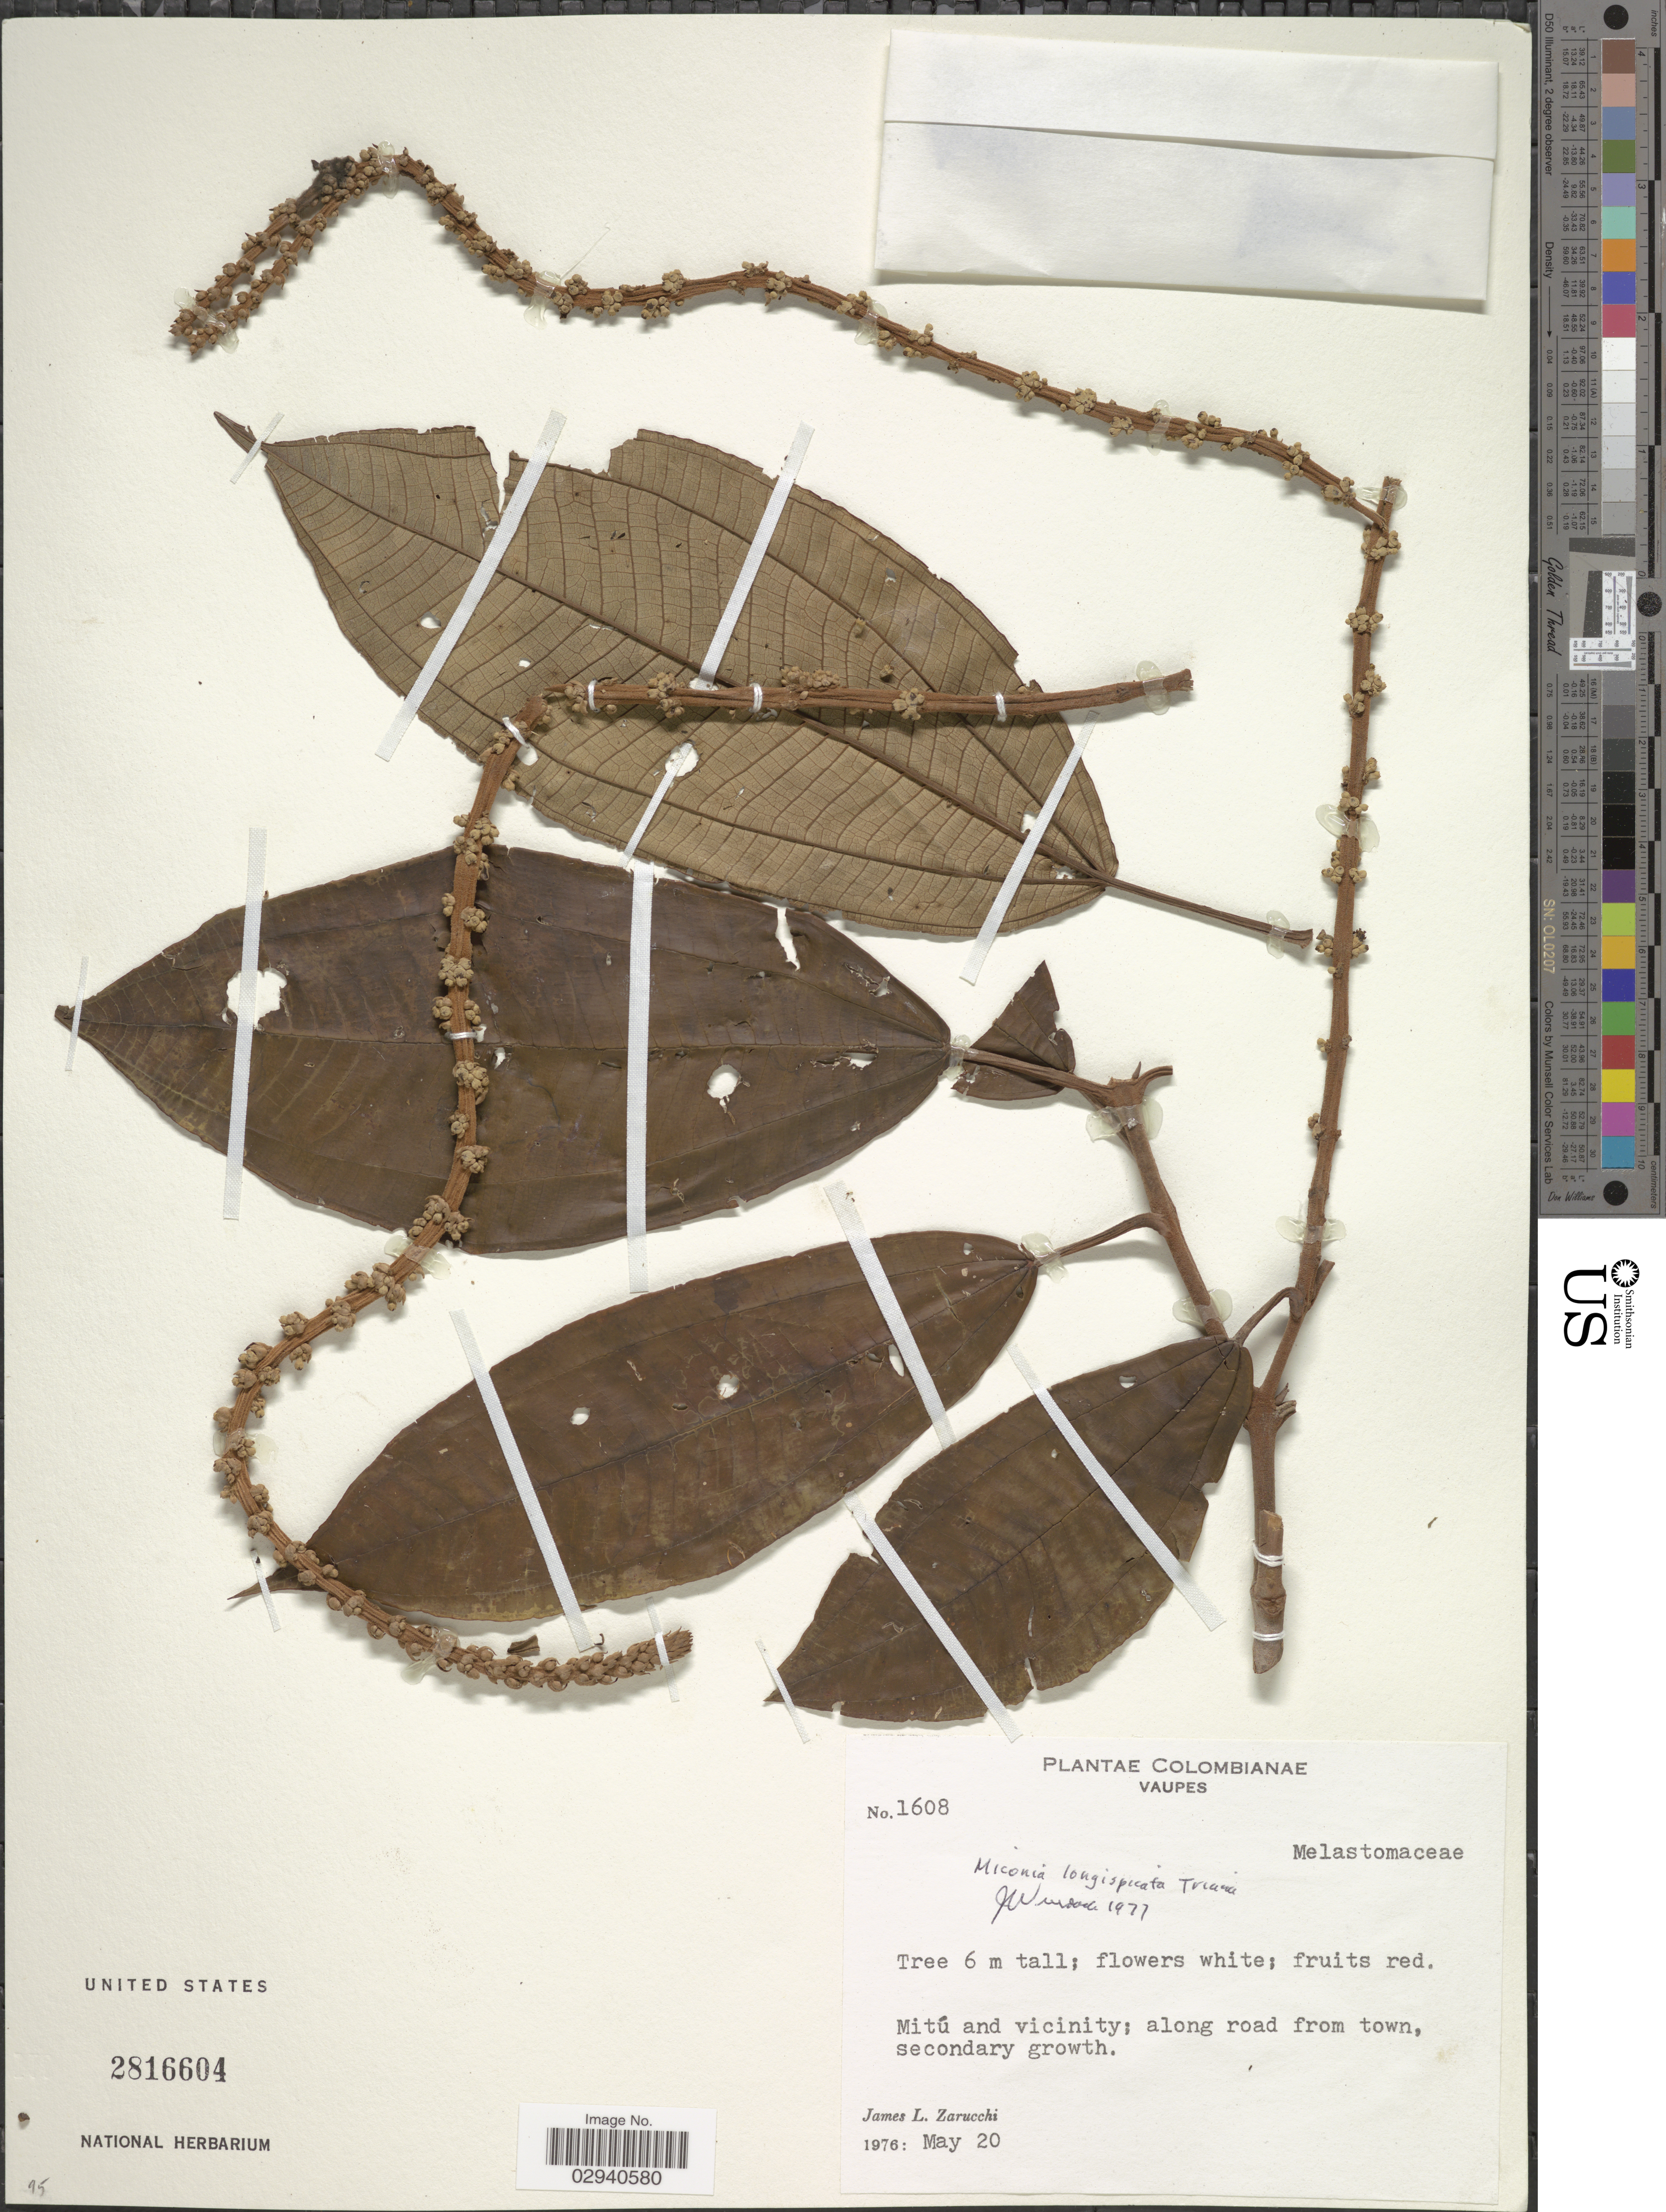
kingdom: Plantae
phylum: Tracheophyta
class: Magnoliopsida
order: Myrtales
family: Melastomataceae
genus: Miconia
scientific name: Miconia longispicata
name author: Triana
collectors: J. L. Zarucchi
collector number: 1608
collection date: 1976-05-20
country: Colombia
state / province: Vaupés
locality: Mitú and vicinity; along road from town.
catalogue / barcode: US 2816604